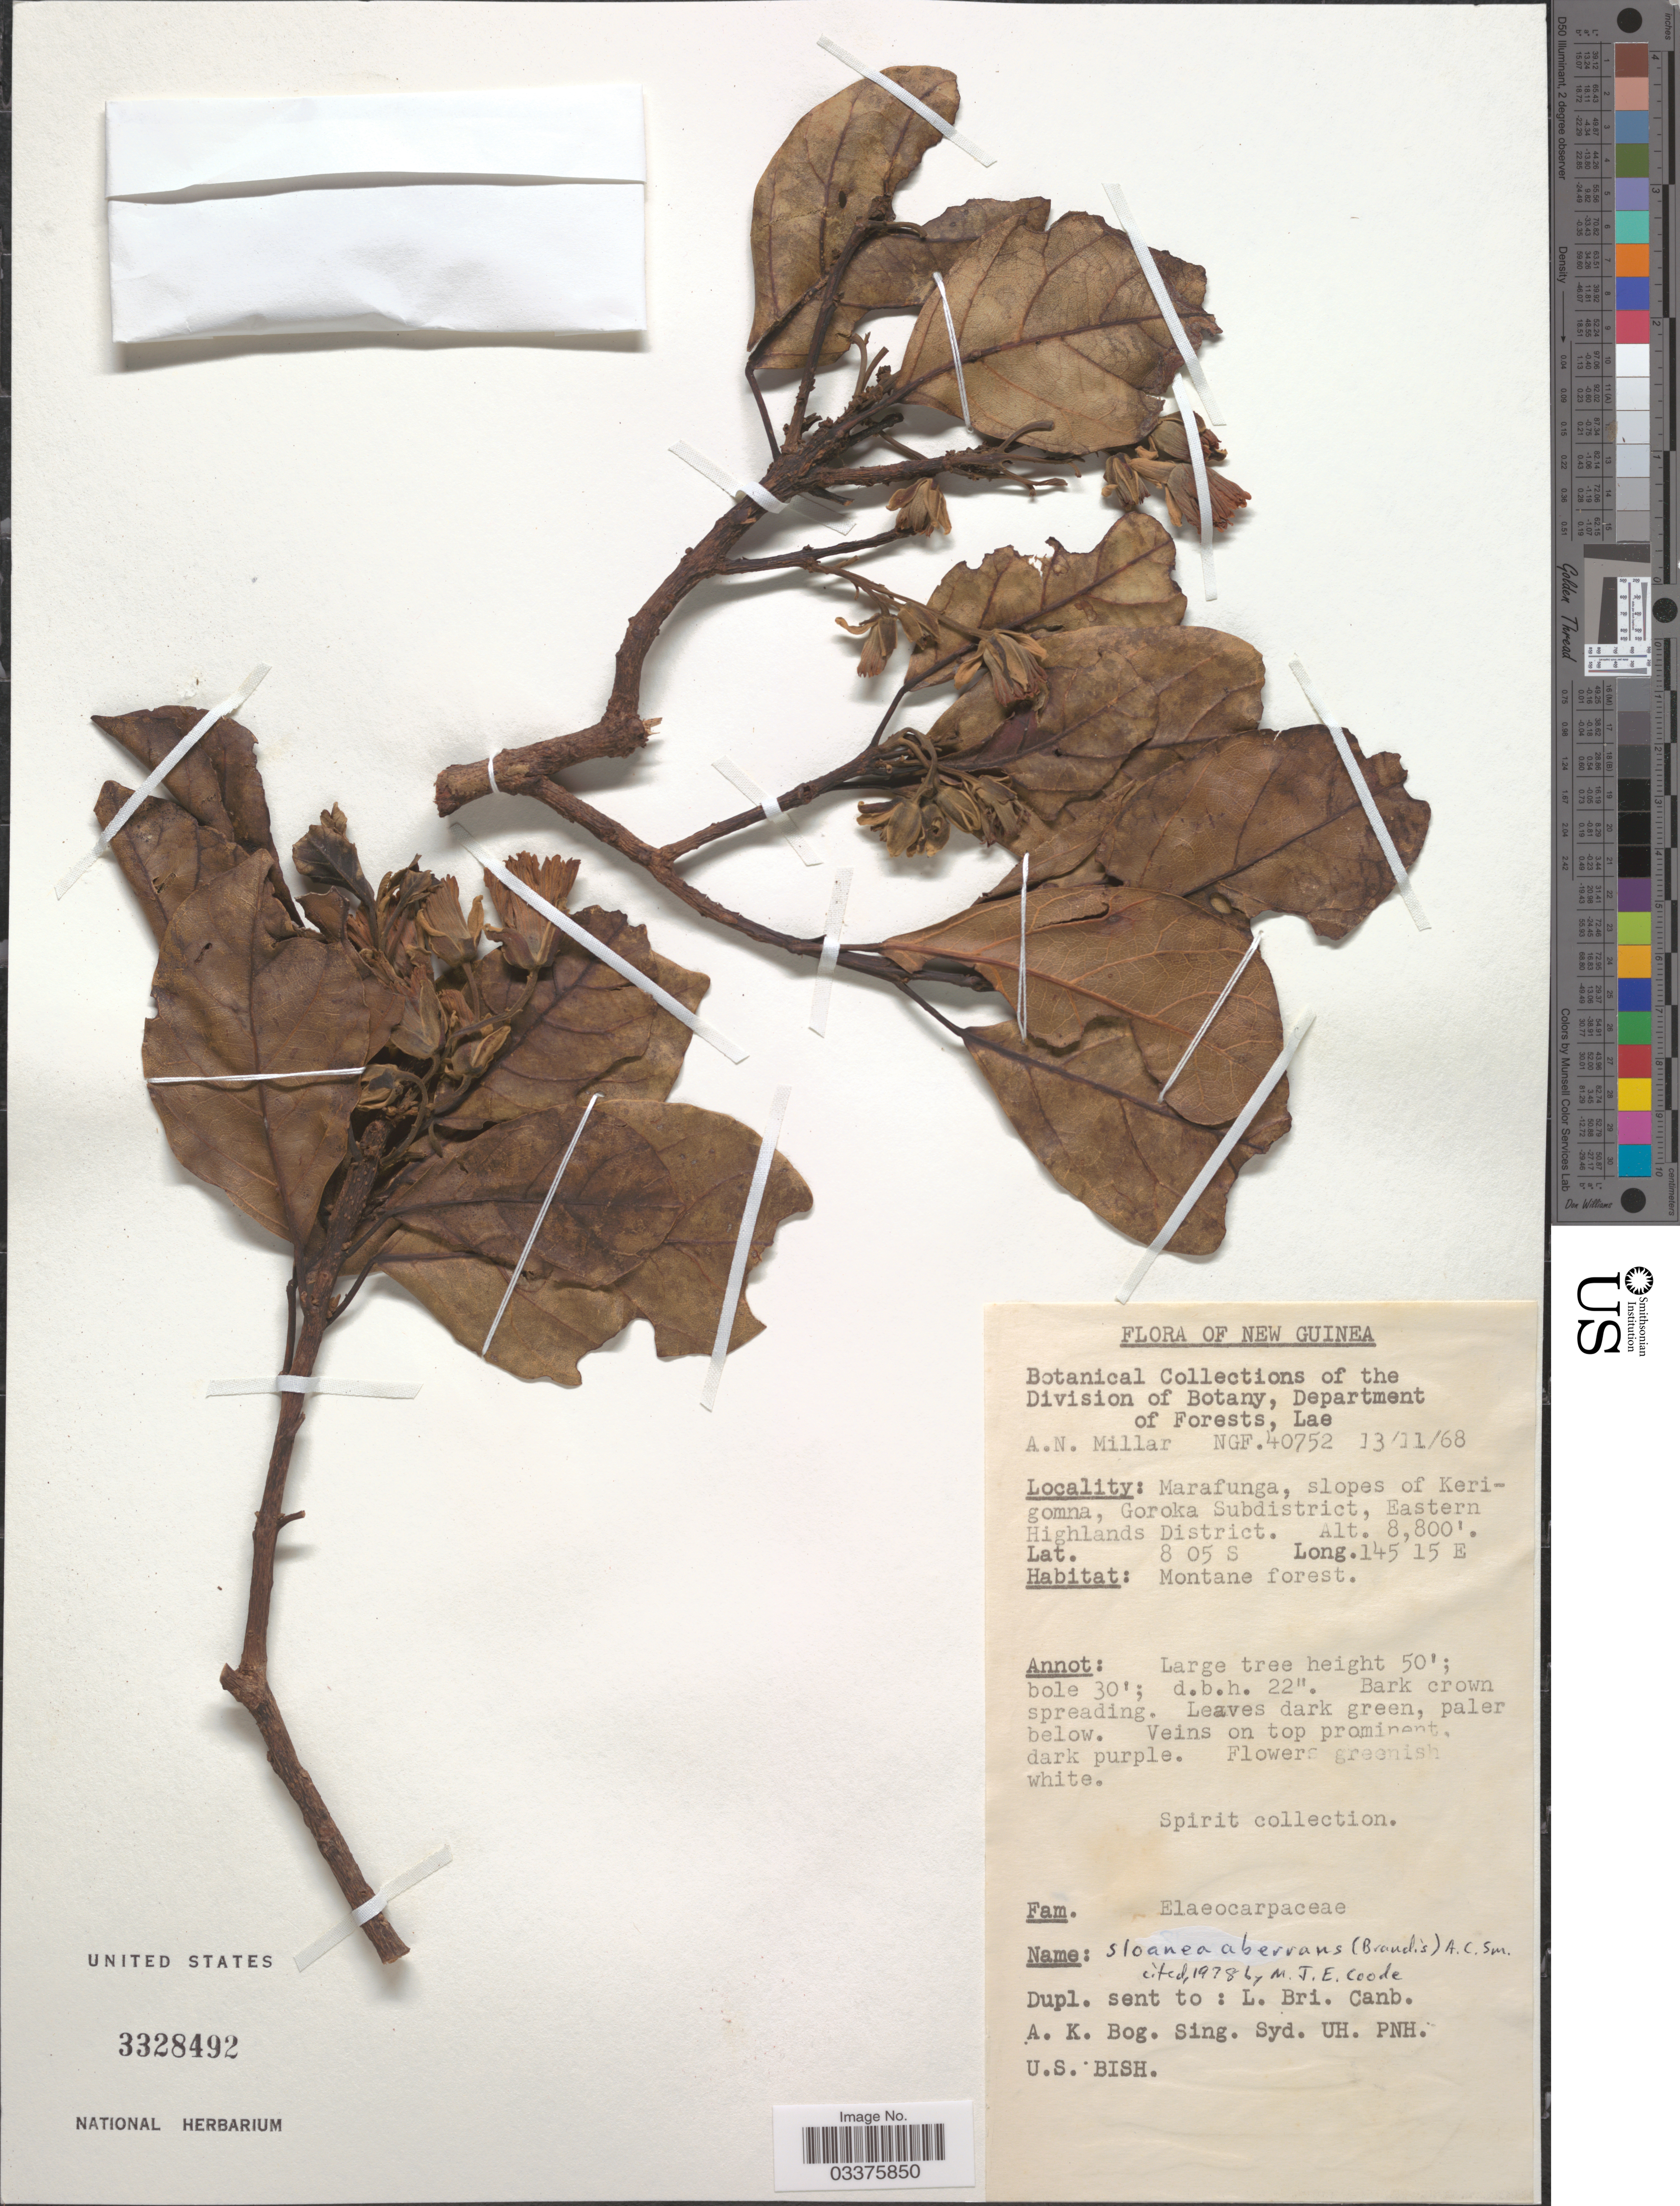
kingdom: Plantae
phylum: Tracheophyta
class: Magnoliopsida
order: Oxalidales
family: Elaeocarpaceae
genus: Sloanea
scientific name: Sloanea aberrans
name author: A.C. Sm.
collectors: A. Millar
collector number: NGF 40752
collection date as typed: Transcribed d/m/y: 13/11/68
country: Papua New Guinea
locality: New Guinea. Marafunga, slopes of Kerigomna, Goroka Subdistrict, Eastern Highlands District.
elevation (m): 2682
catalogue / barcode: US 3328492